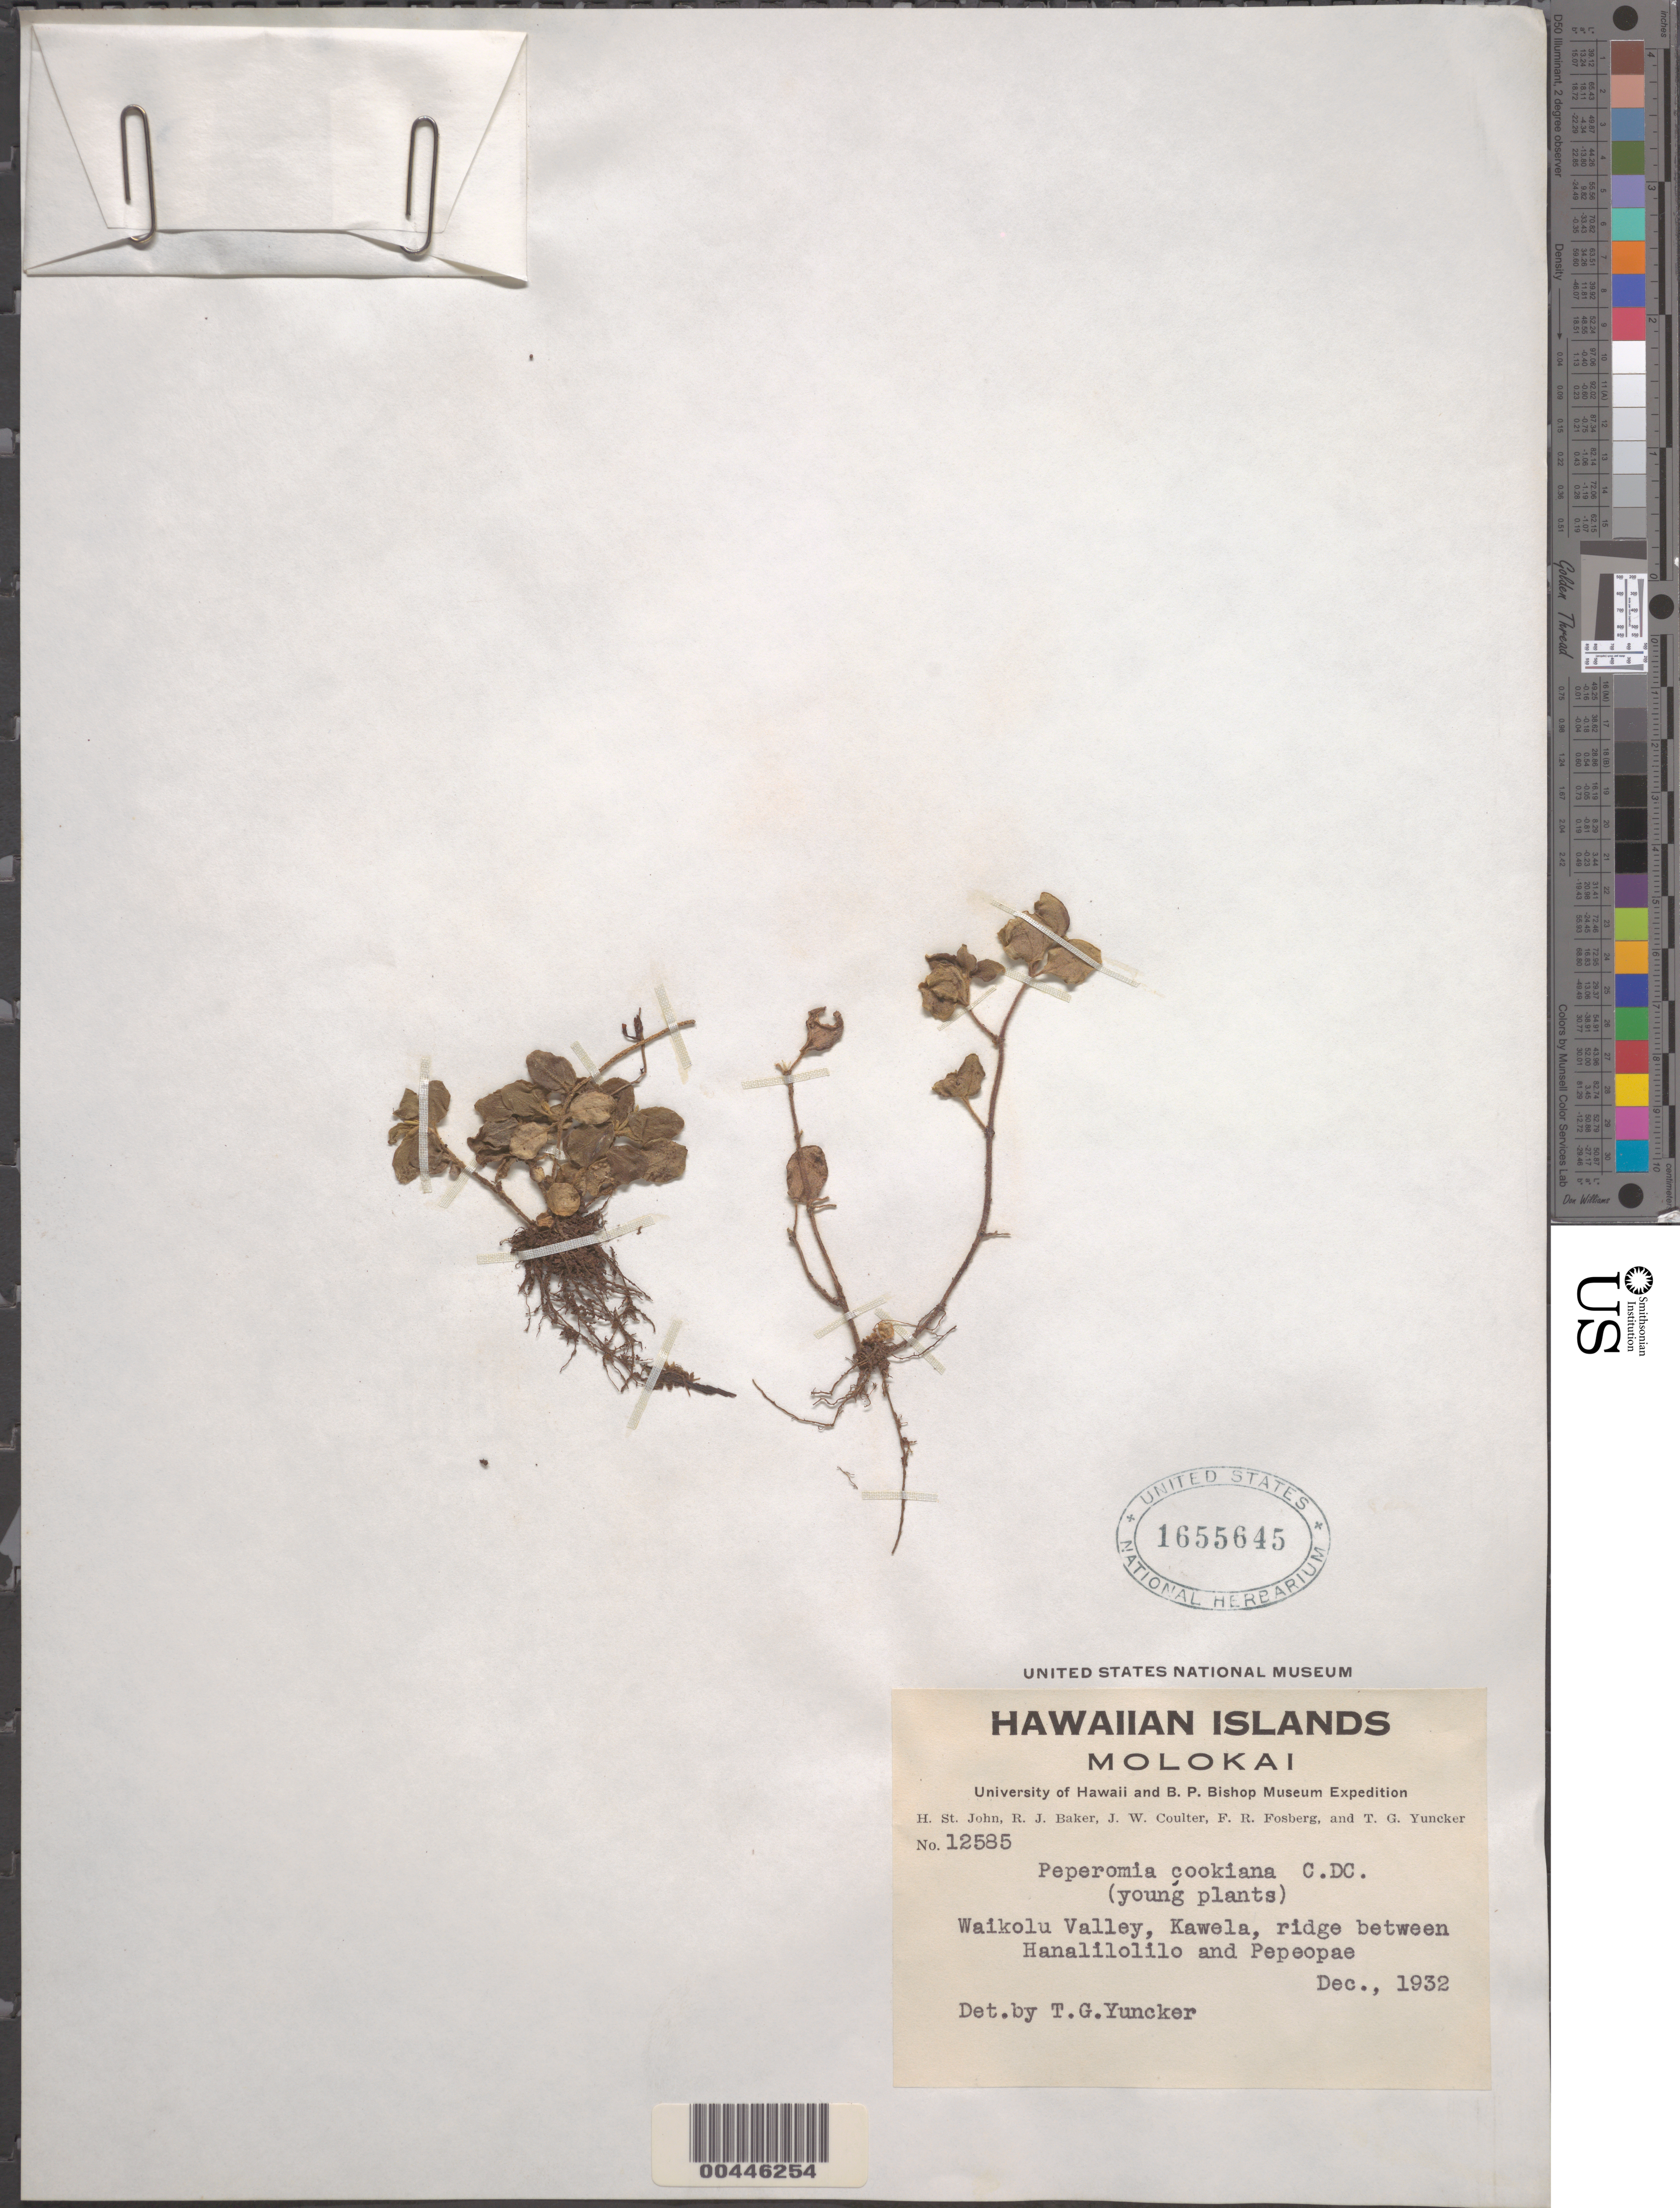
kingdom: Plantae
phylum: Tracheophyta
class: Magnoliopsida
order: Piperales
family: Piperaceae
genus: Peperomia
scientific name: Peperomia cookiana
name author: C. DC.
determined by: Yuncker, T. G.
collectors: H. St. John, R. J. Baker, J. W. Coulter & F. R. Fosberg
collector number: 12585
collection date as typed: Dec 1932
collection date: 1932-12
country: United States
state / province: Hawaii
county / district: Maui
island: Moloka'i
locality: Waikolu Valley, Kawela, ridge between Hanalilolilo and Pepeopae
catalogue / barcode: US 1655645